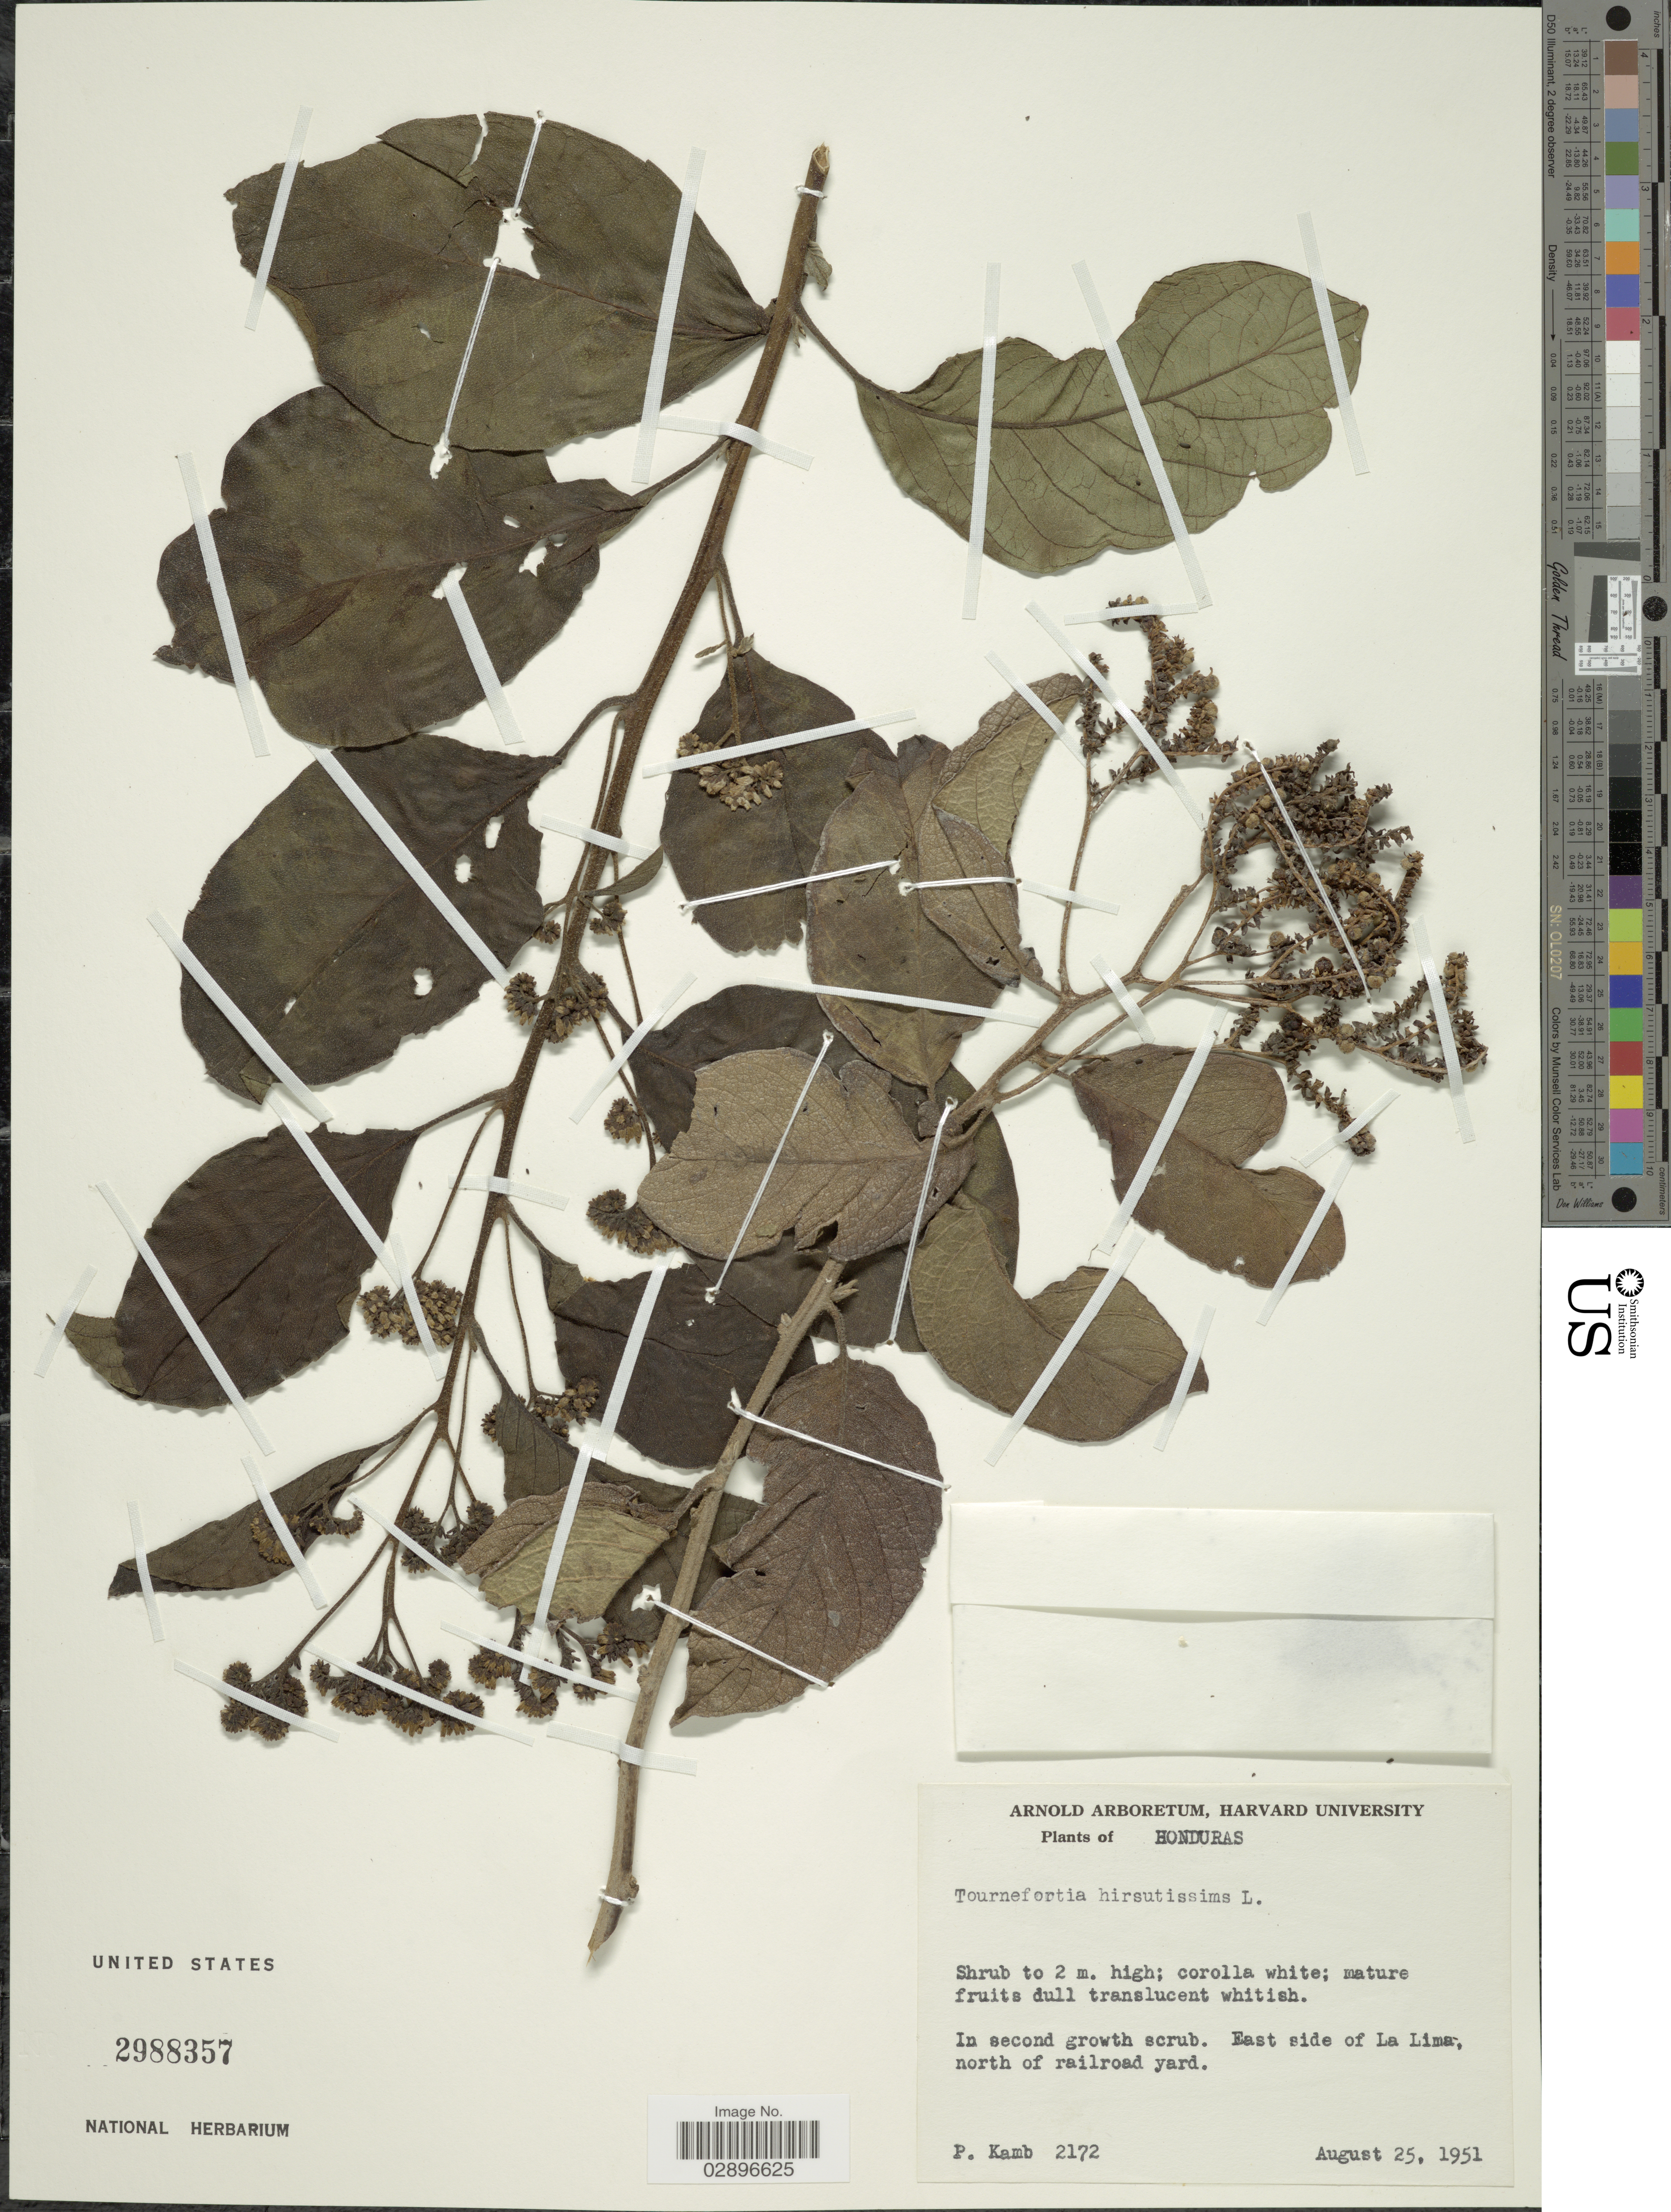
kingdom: Plantae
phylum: Tracheophyta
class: Magnoliopsida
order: Boraginales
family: Heliotropiaceae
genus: Tournefortia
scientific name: Tournefortia hirsutissima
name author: L.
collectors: P. Kamb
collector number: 2172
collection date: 1951-08-25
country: Honduras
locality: East side of La Lima, north of railroad yard.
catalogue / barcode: US 2988357